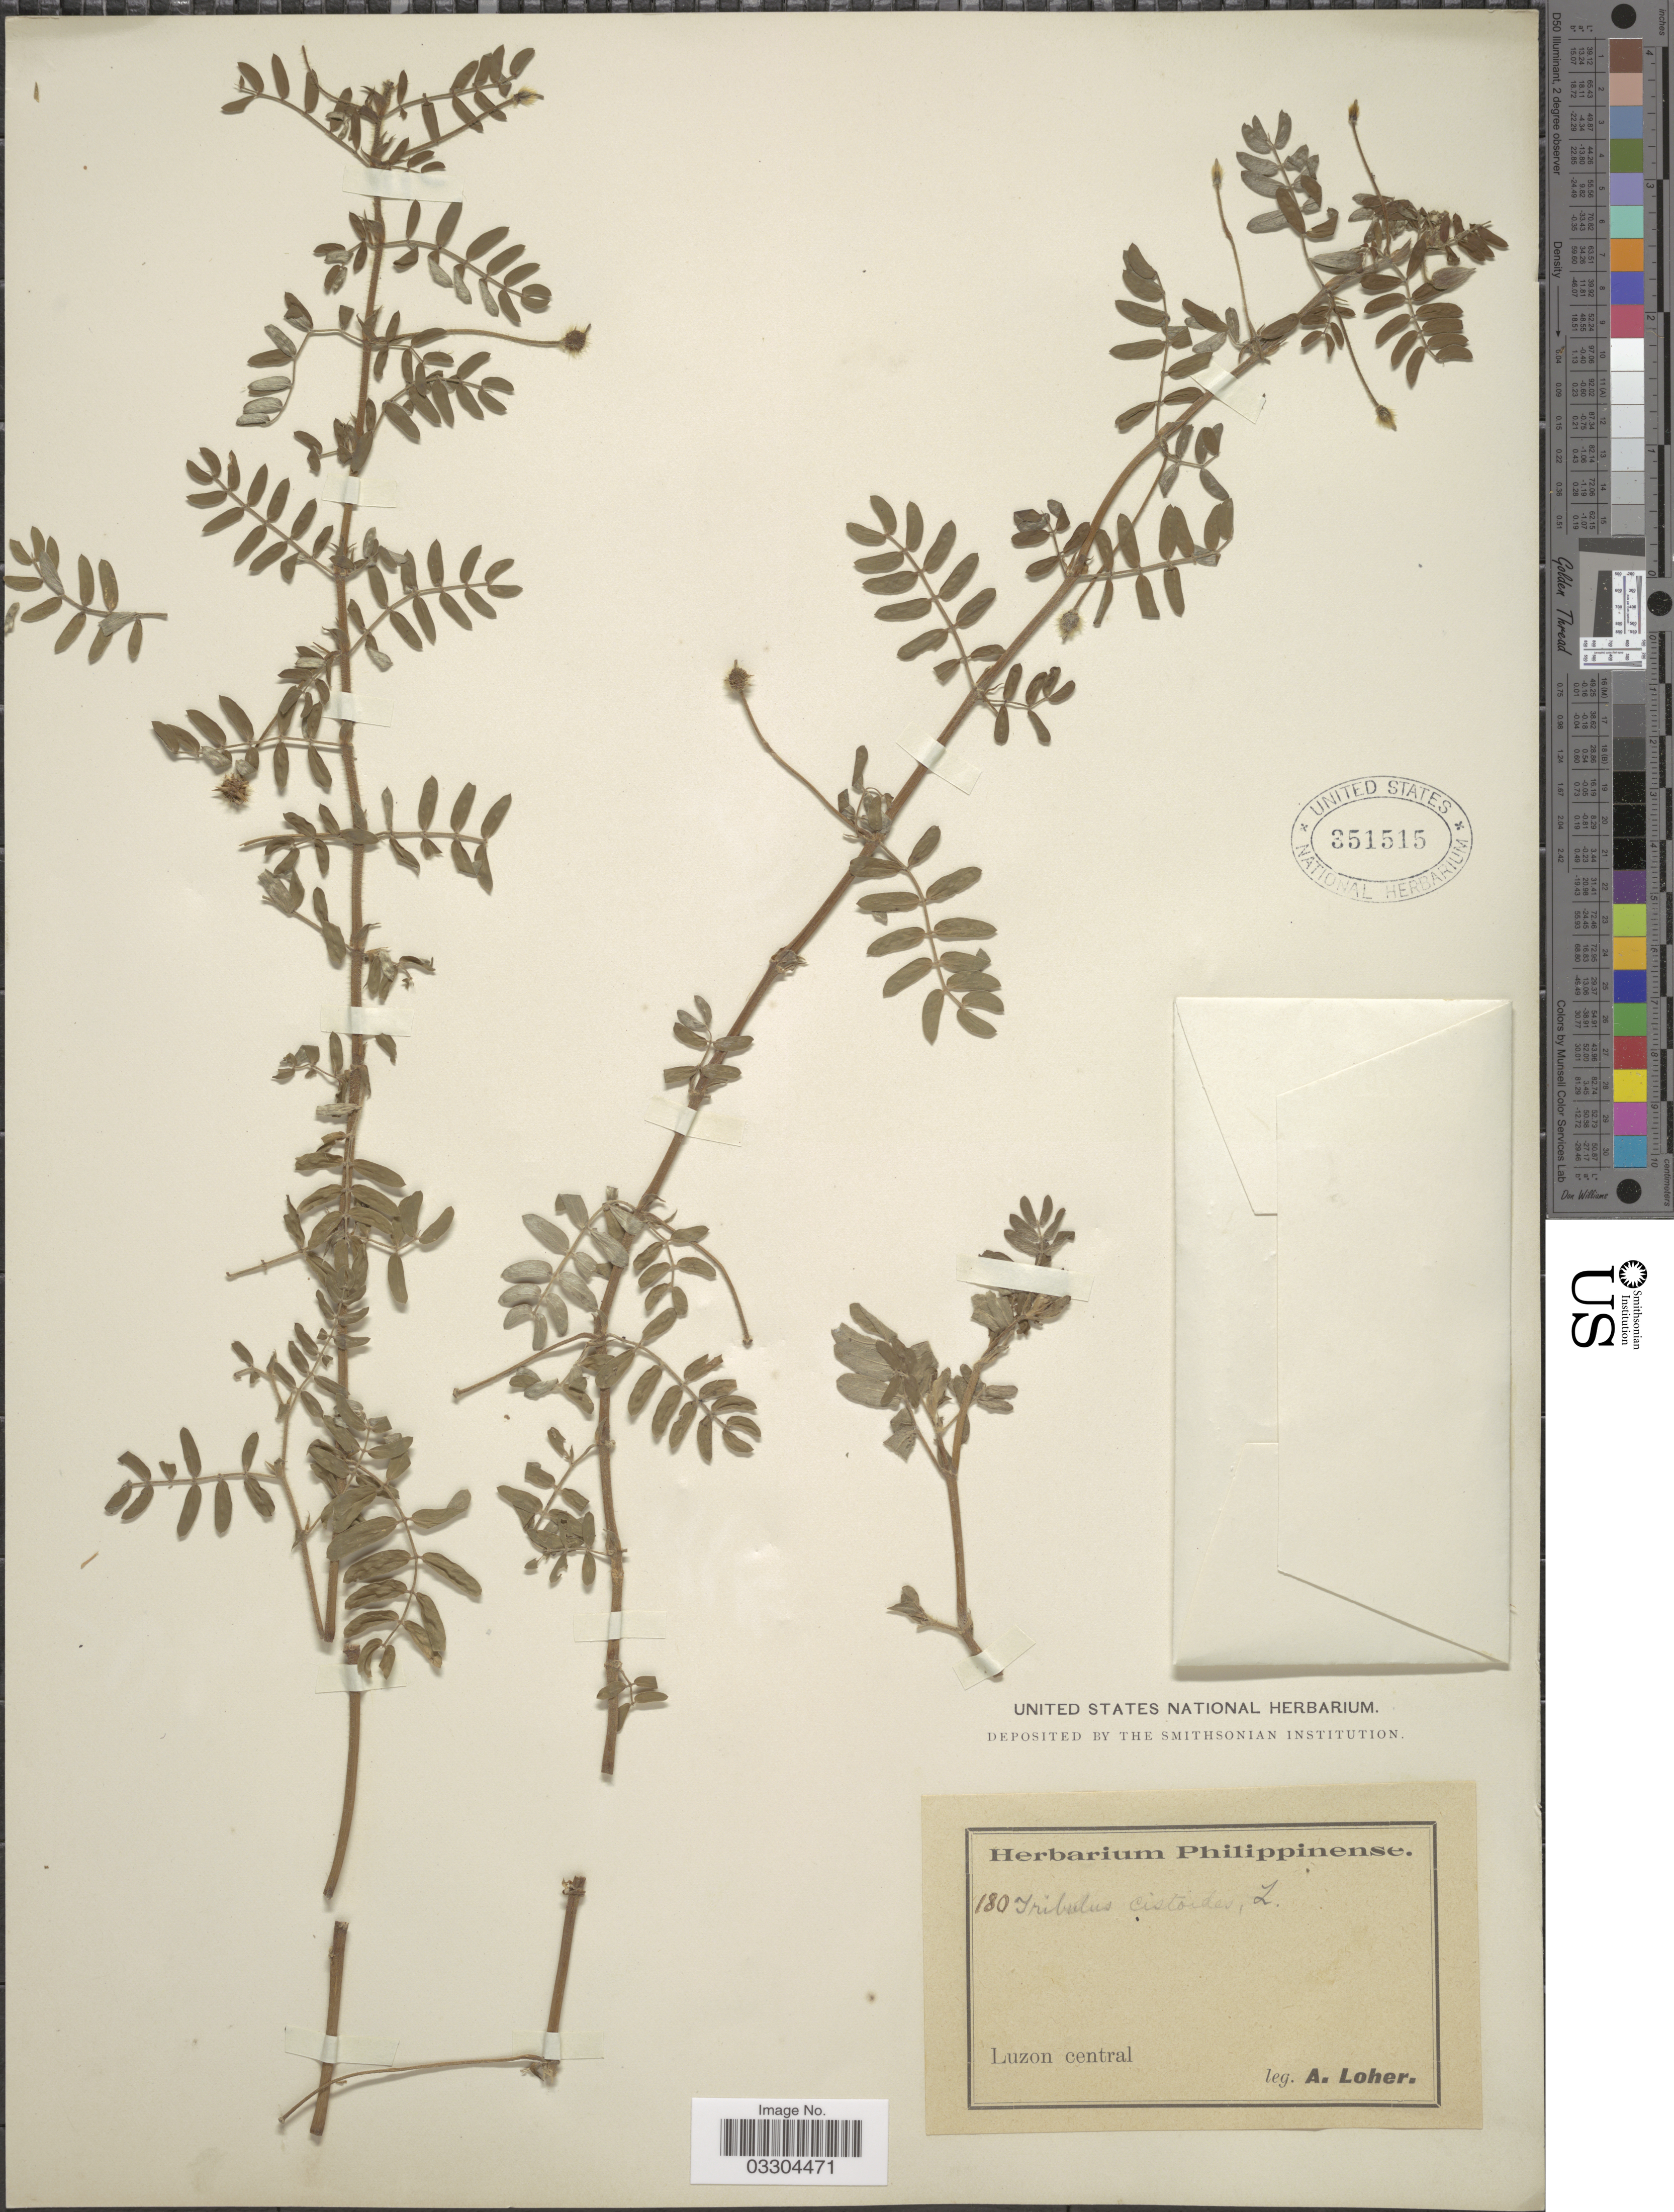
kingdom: Plantae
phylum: Tracheophyta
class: Magnoliopsida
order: Zygophyllales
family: Zygophyllaceae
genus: Tribulus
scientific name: Tribulus cistoides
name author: L.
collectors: A. Loher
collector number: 180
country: Philippines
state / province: Central Luzon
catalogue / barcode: US 351515